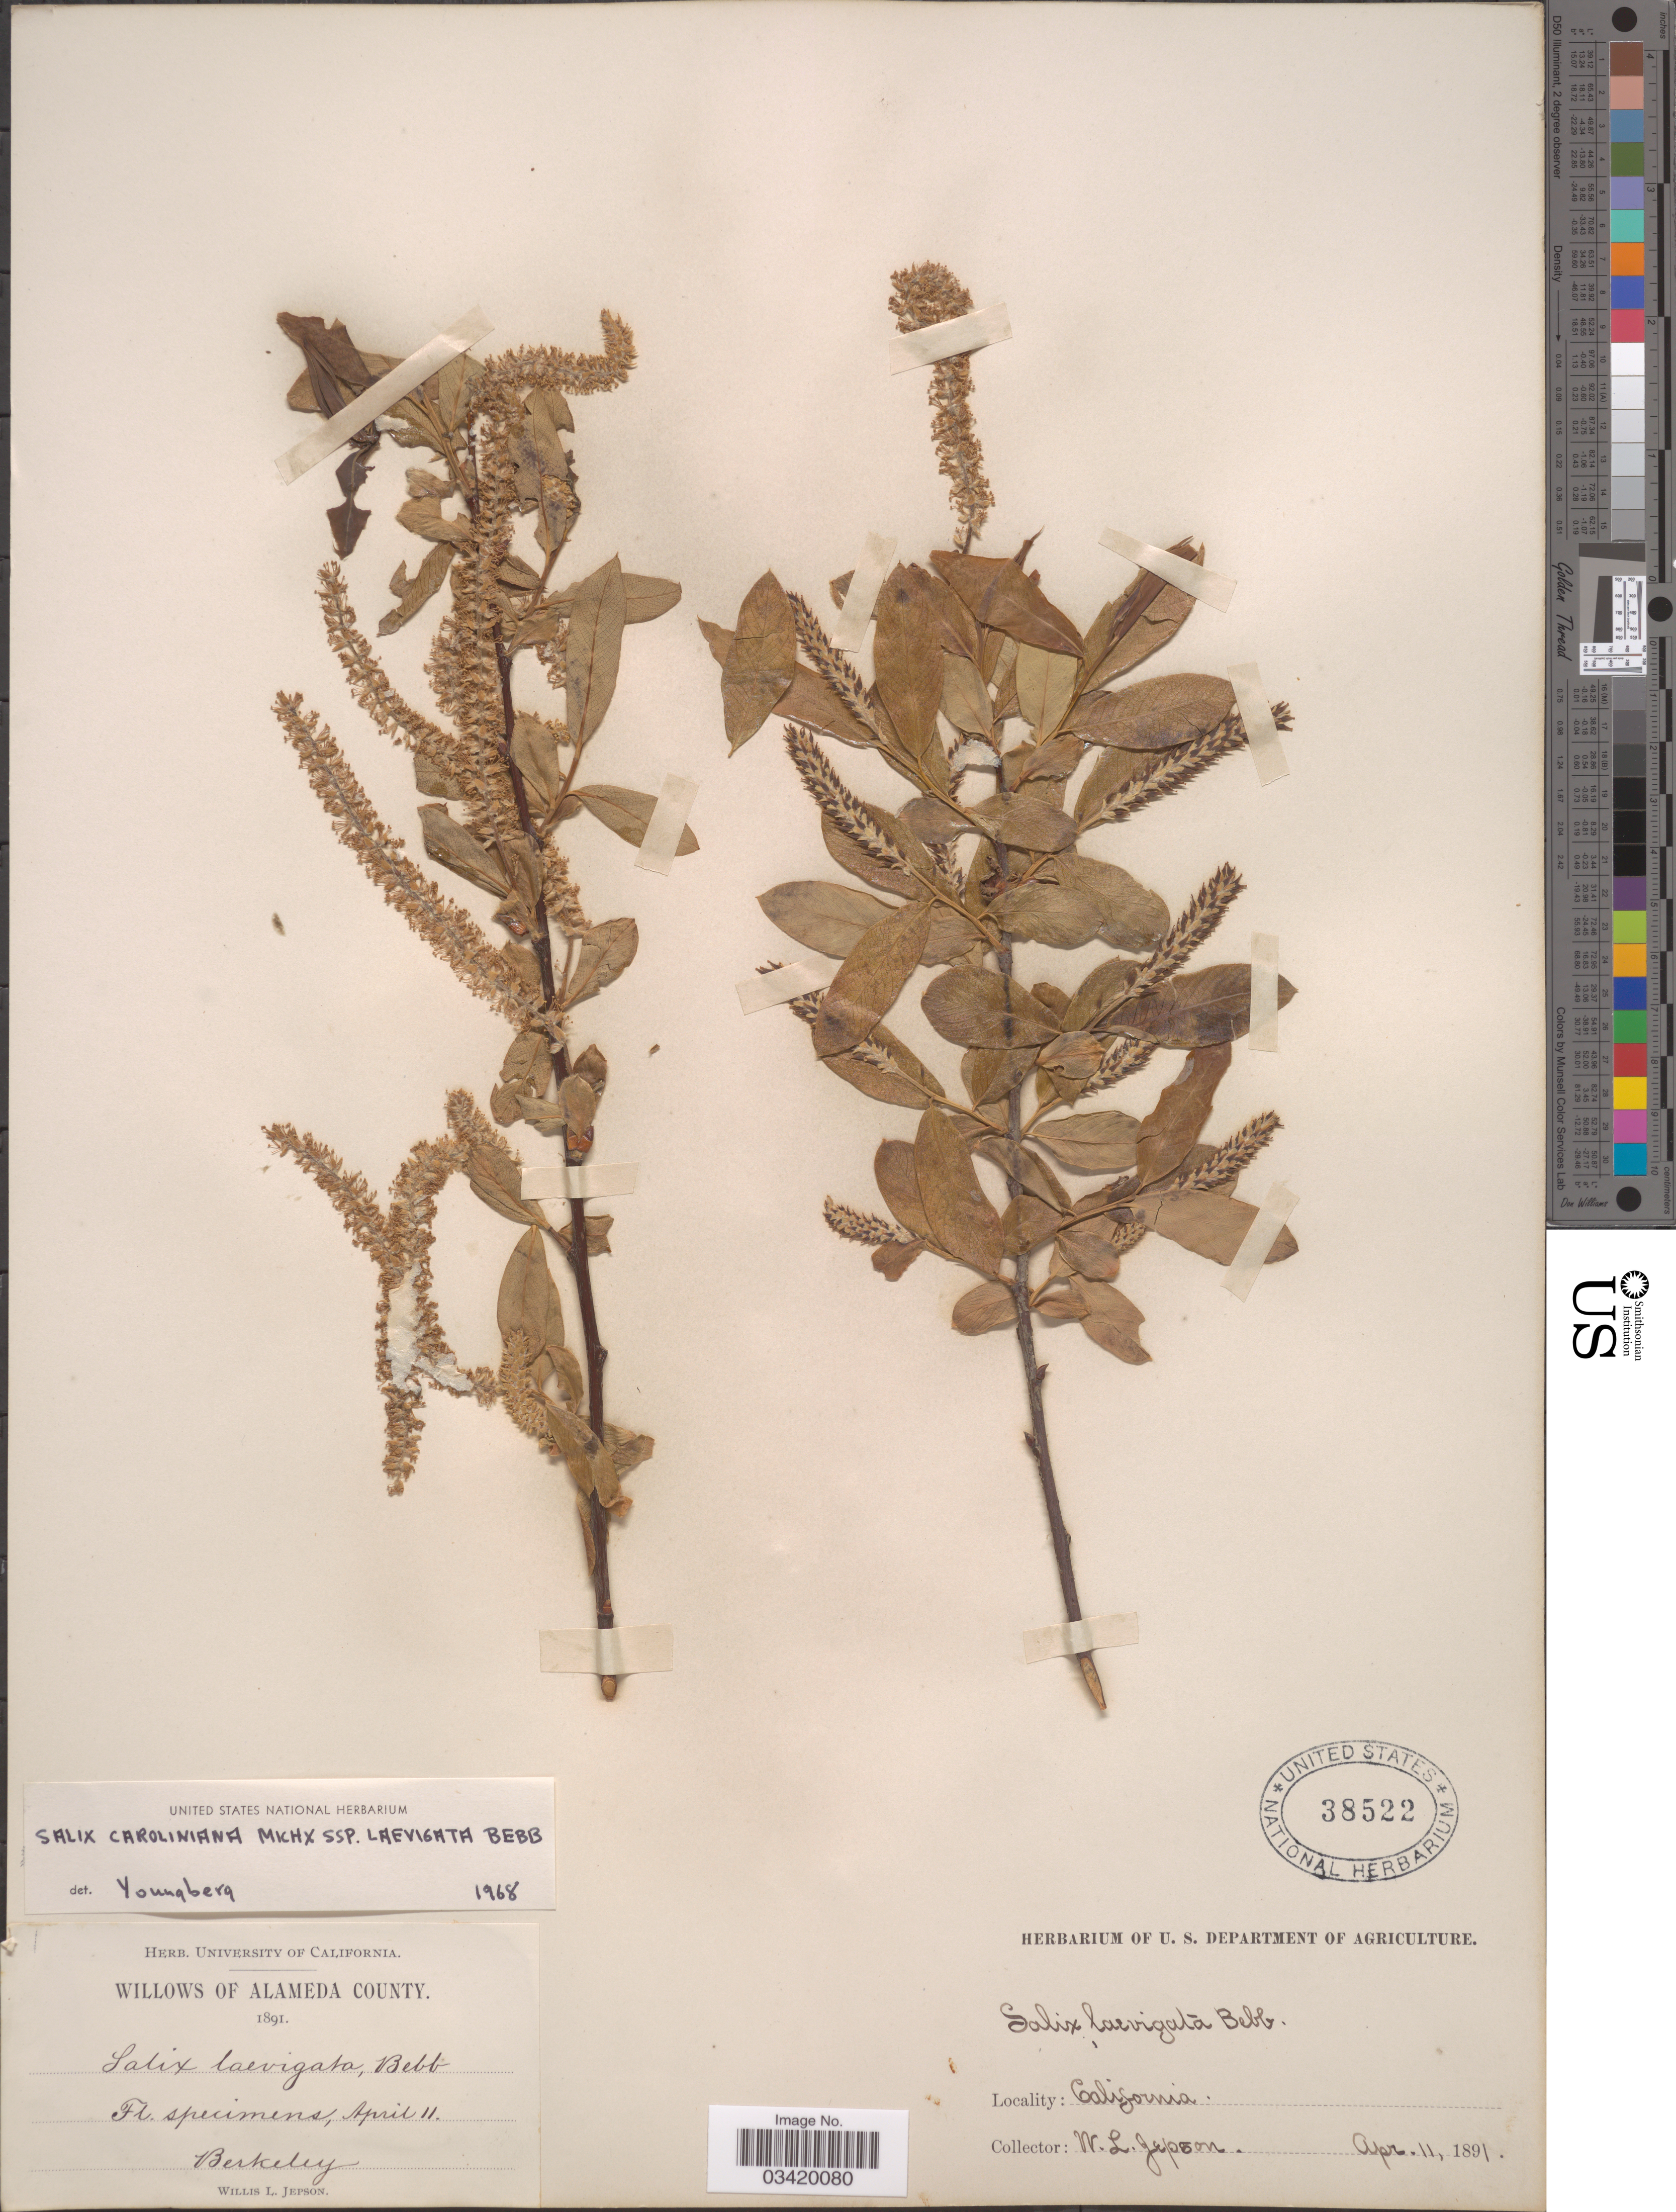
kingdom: Plantae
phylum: Tracheophyta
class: Magnoliopsida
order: Malpighiales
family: Salicaceae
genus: Salix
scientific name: Salix caroliniana subsp. laevigata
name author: Bebb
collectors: W. L. Jepson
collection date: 1891-04-11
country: United States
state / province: California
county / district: Alameda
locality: Willows of Alameda County. Berkeley.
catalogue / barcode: US 38522